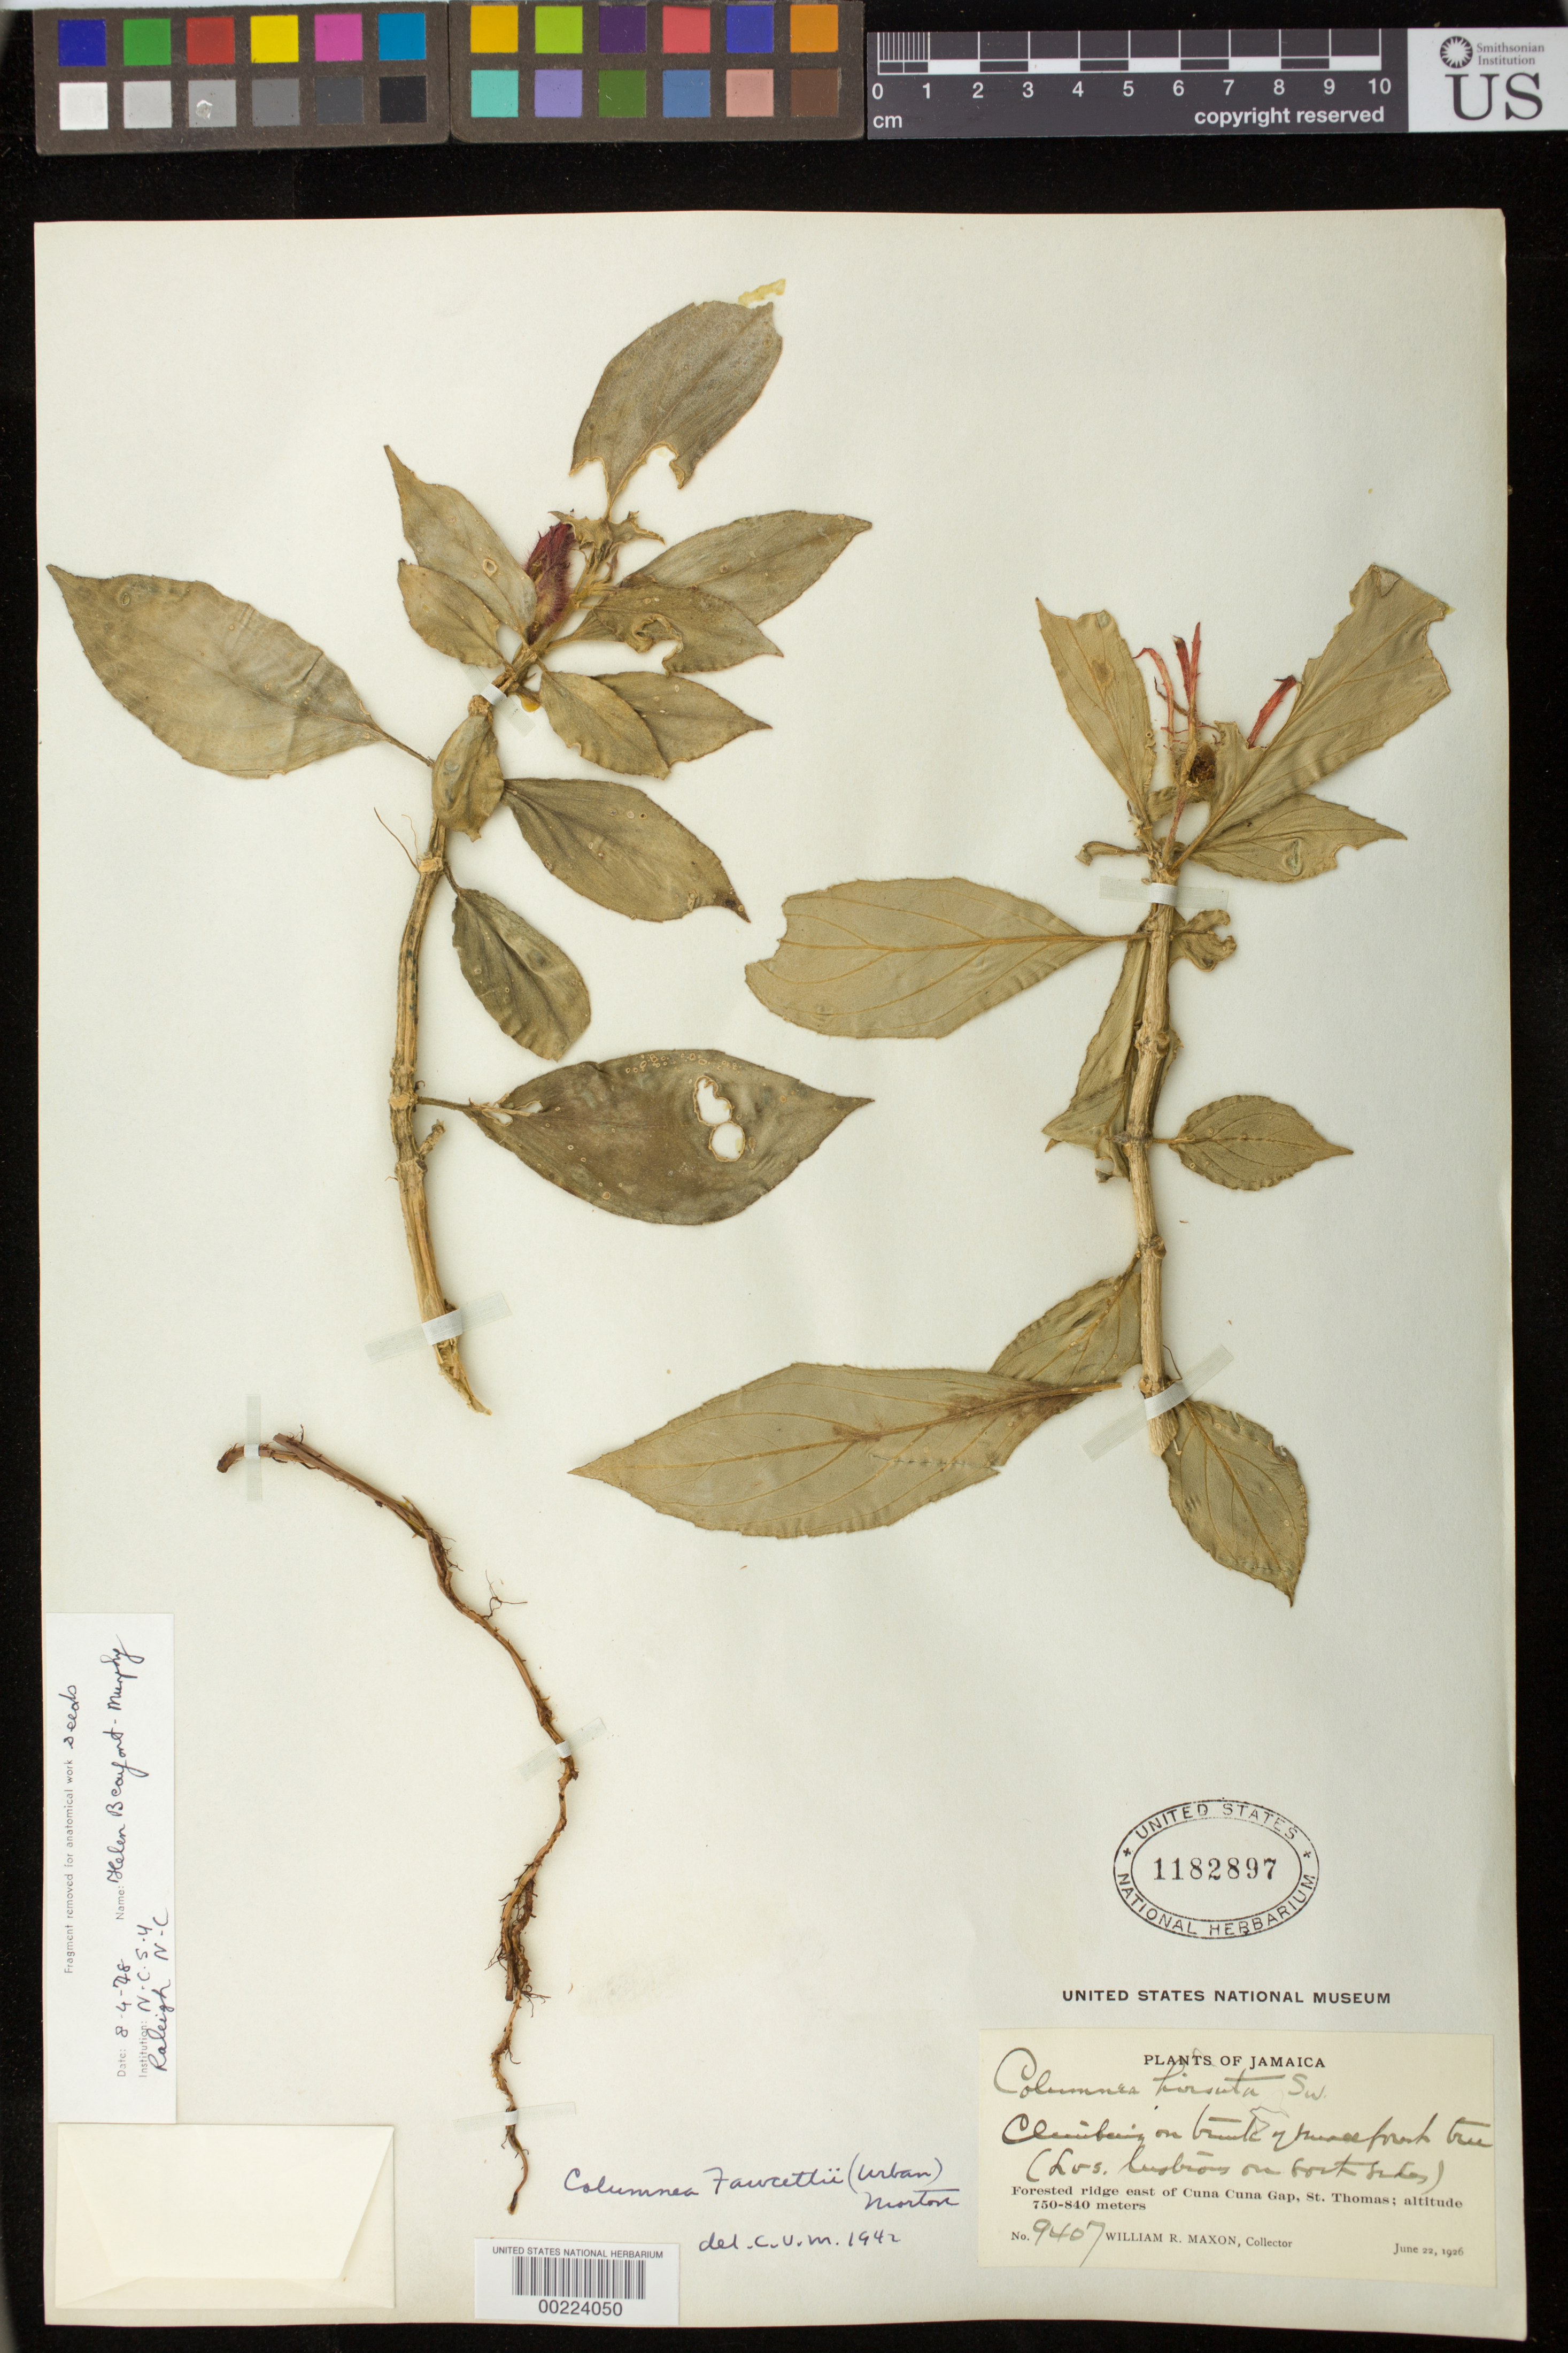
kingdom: Plantae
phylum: Tracheophyta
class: Magnoliopsida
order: Lamiales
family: Gesneriaceae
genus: Columnea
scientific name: Columnea fawcettii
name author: (Urb.) C.V. Morton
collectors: W. R. Maxon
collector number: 9407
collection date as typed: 22 Jun 1926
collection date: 1926-06-22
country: Jamaica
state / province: Saint Thomas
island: Jamaica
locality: E of Cuna Cuna gap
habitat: Forested ridge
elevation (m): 750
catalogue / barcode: US 1182897